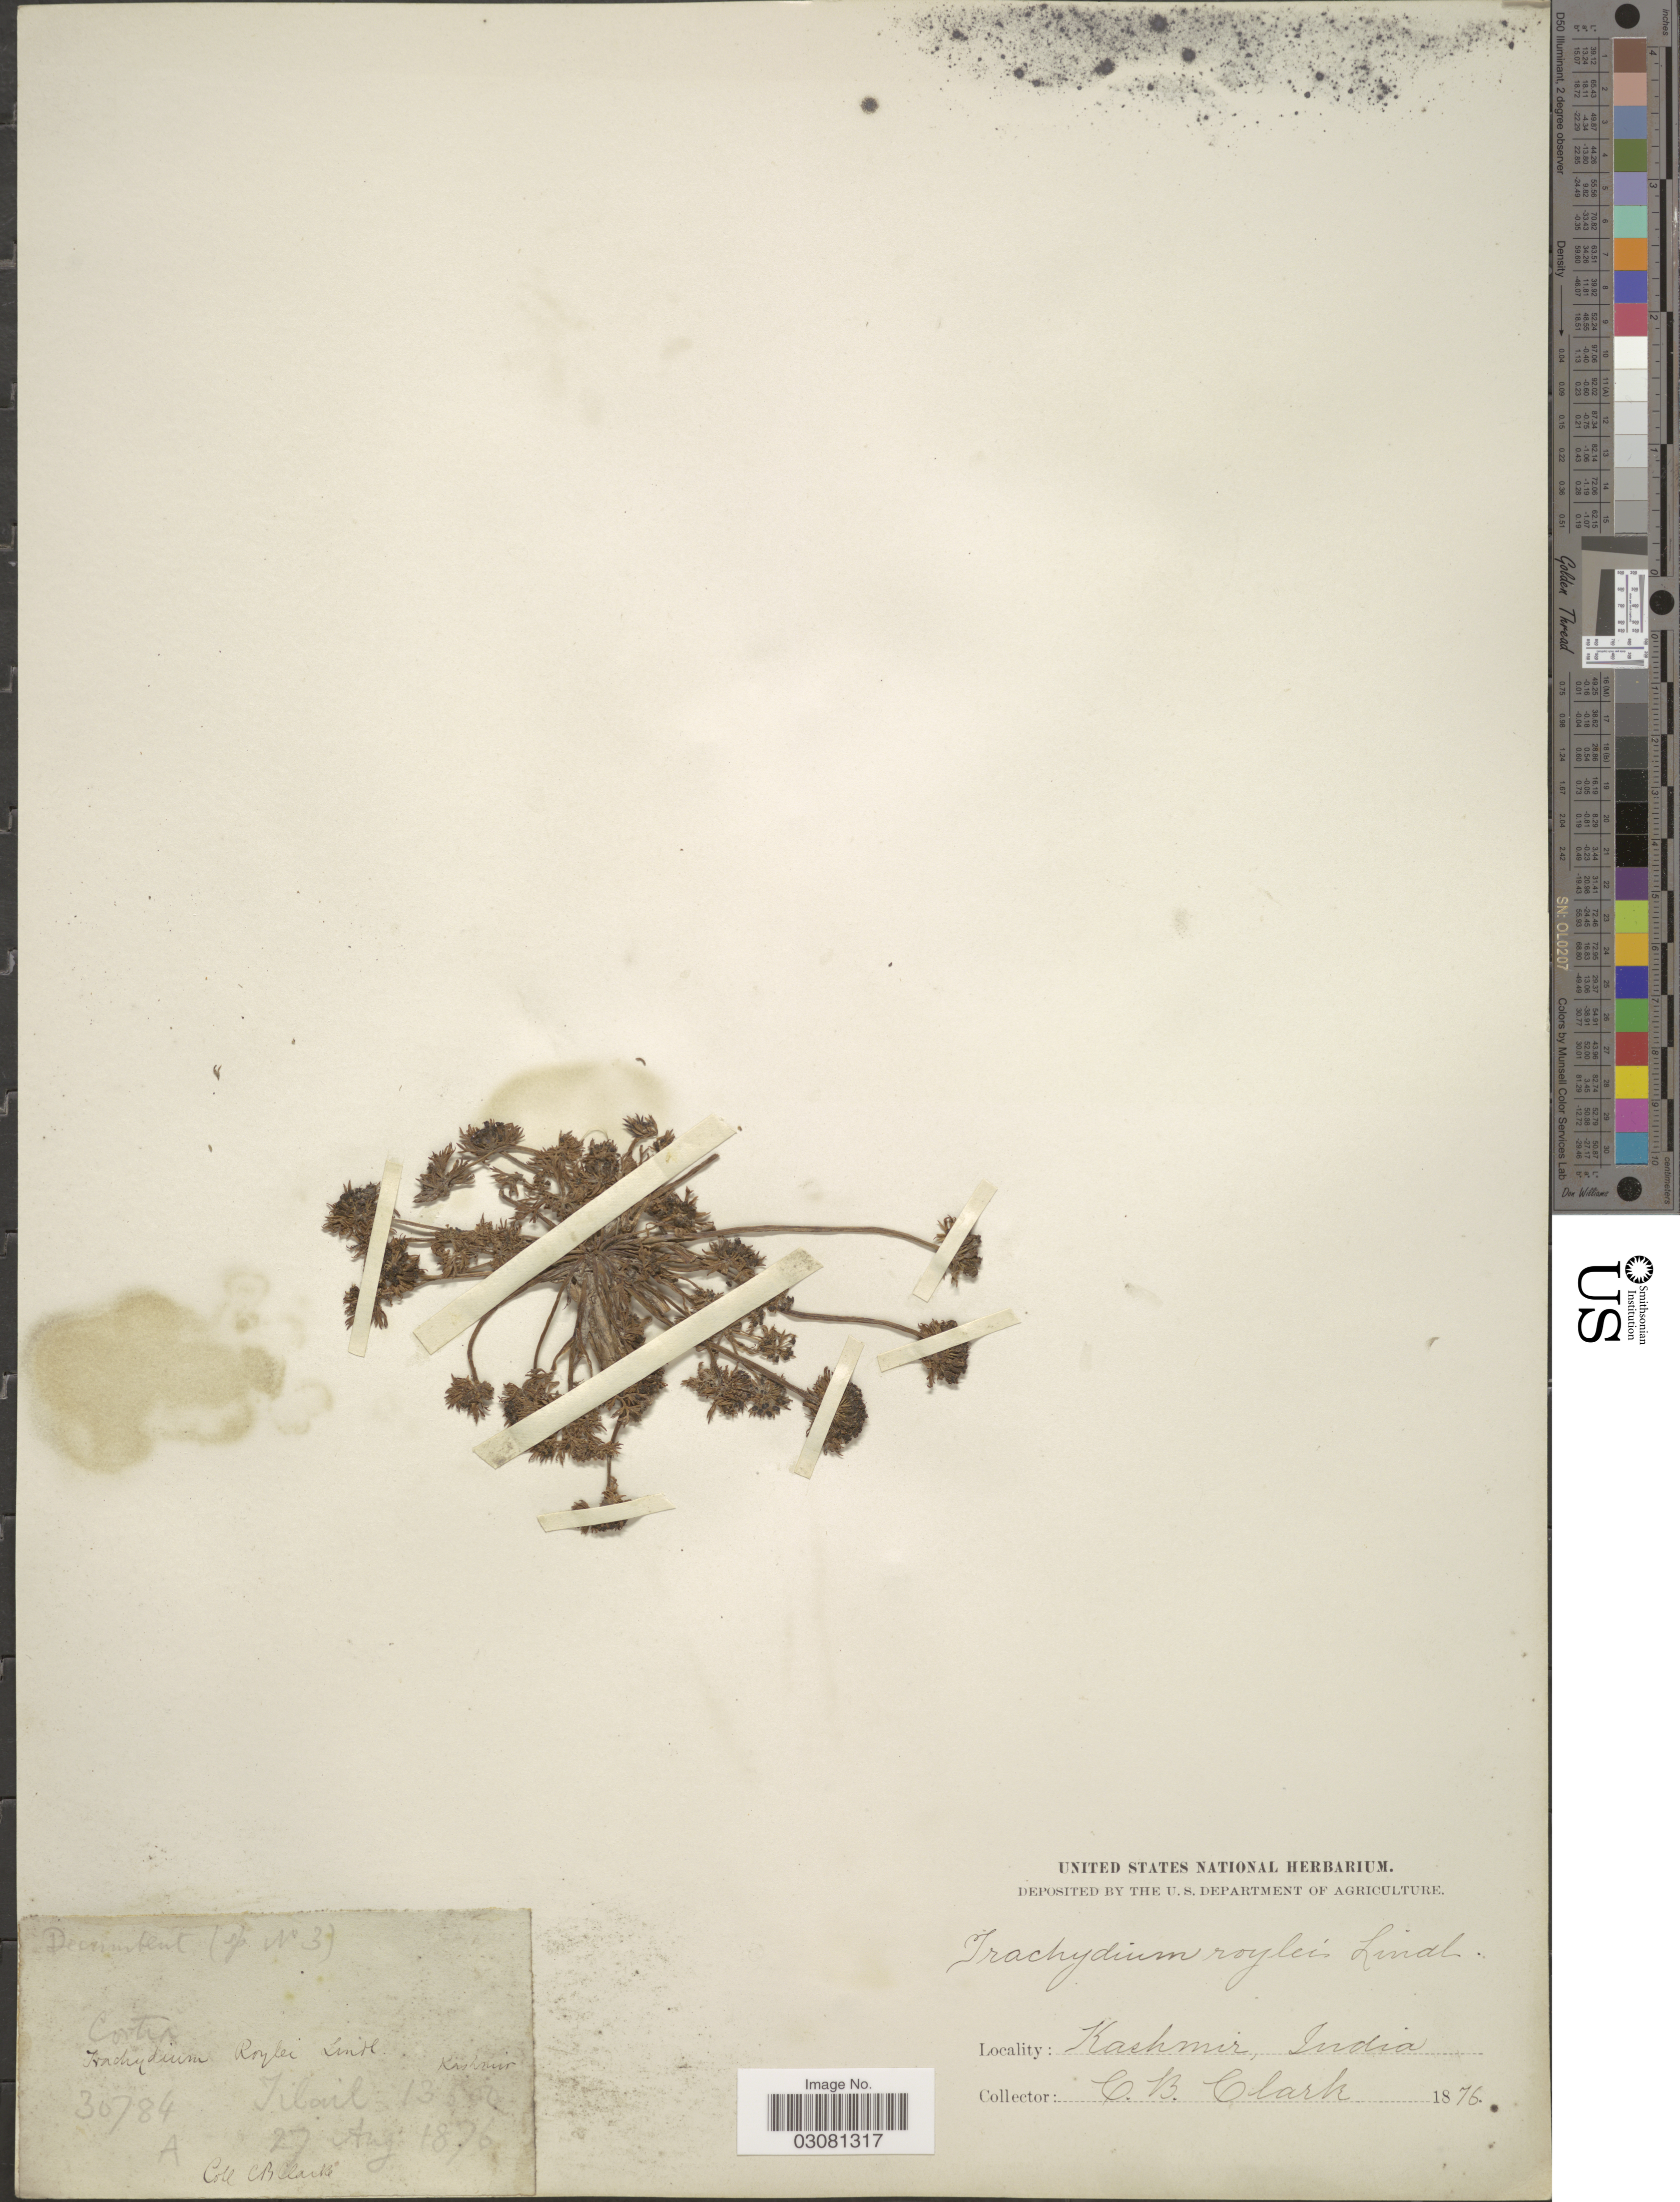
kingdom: Plantae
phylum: Tracheophyta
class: Magnoliopsida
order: Apiales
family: Apiaceae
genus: Trachydium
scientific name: Trachydium roylei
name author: Lindl.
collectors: C. B. Clarke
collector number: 30784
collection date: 1876-08-27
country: India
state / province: Jammu and Kashmir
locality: Kilail, Kashmir.